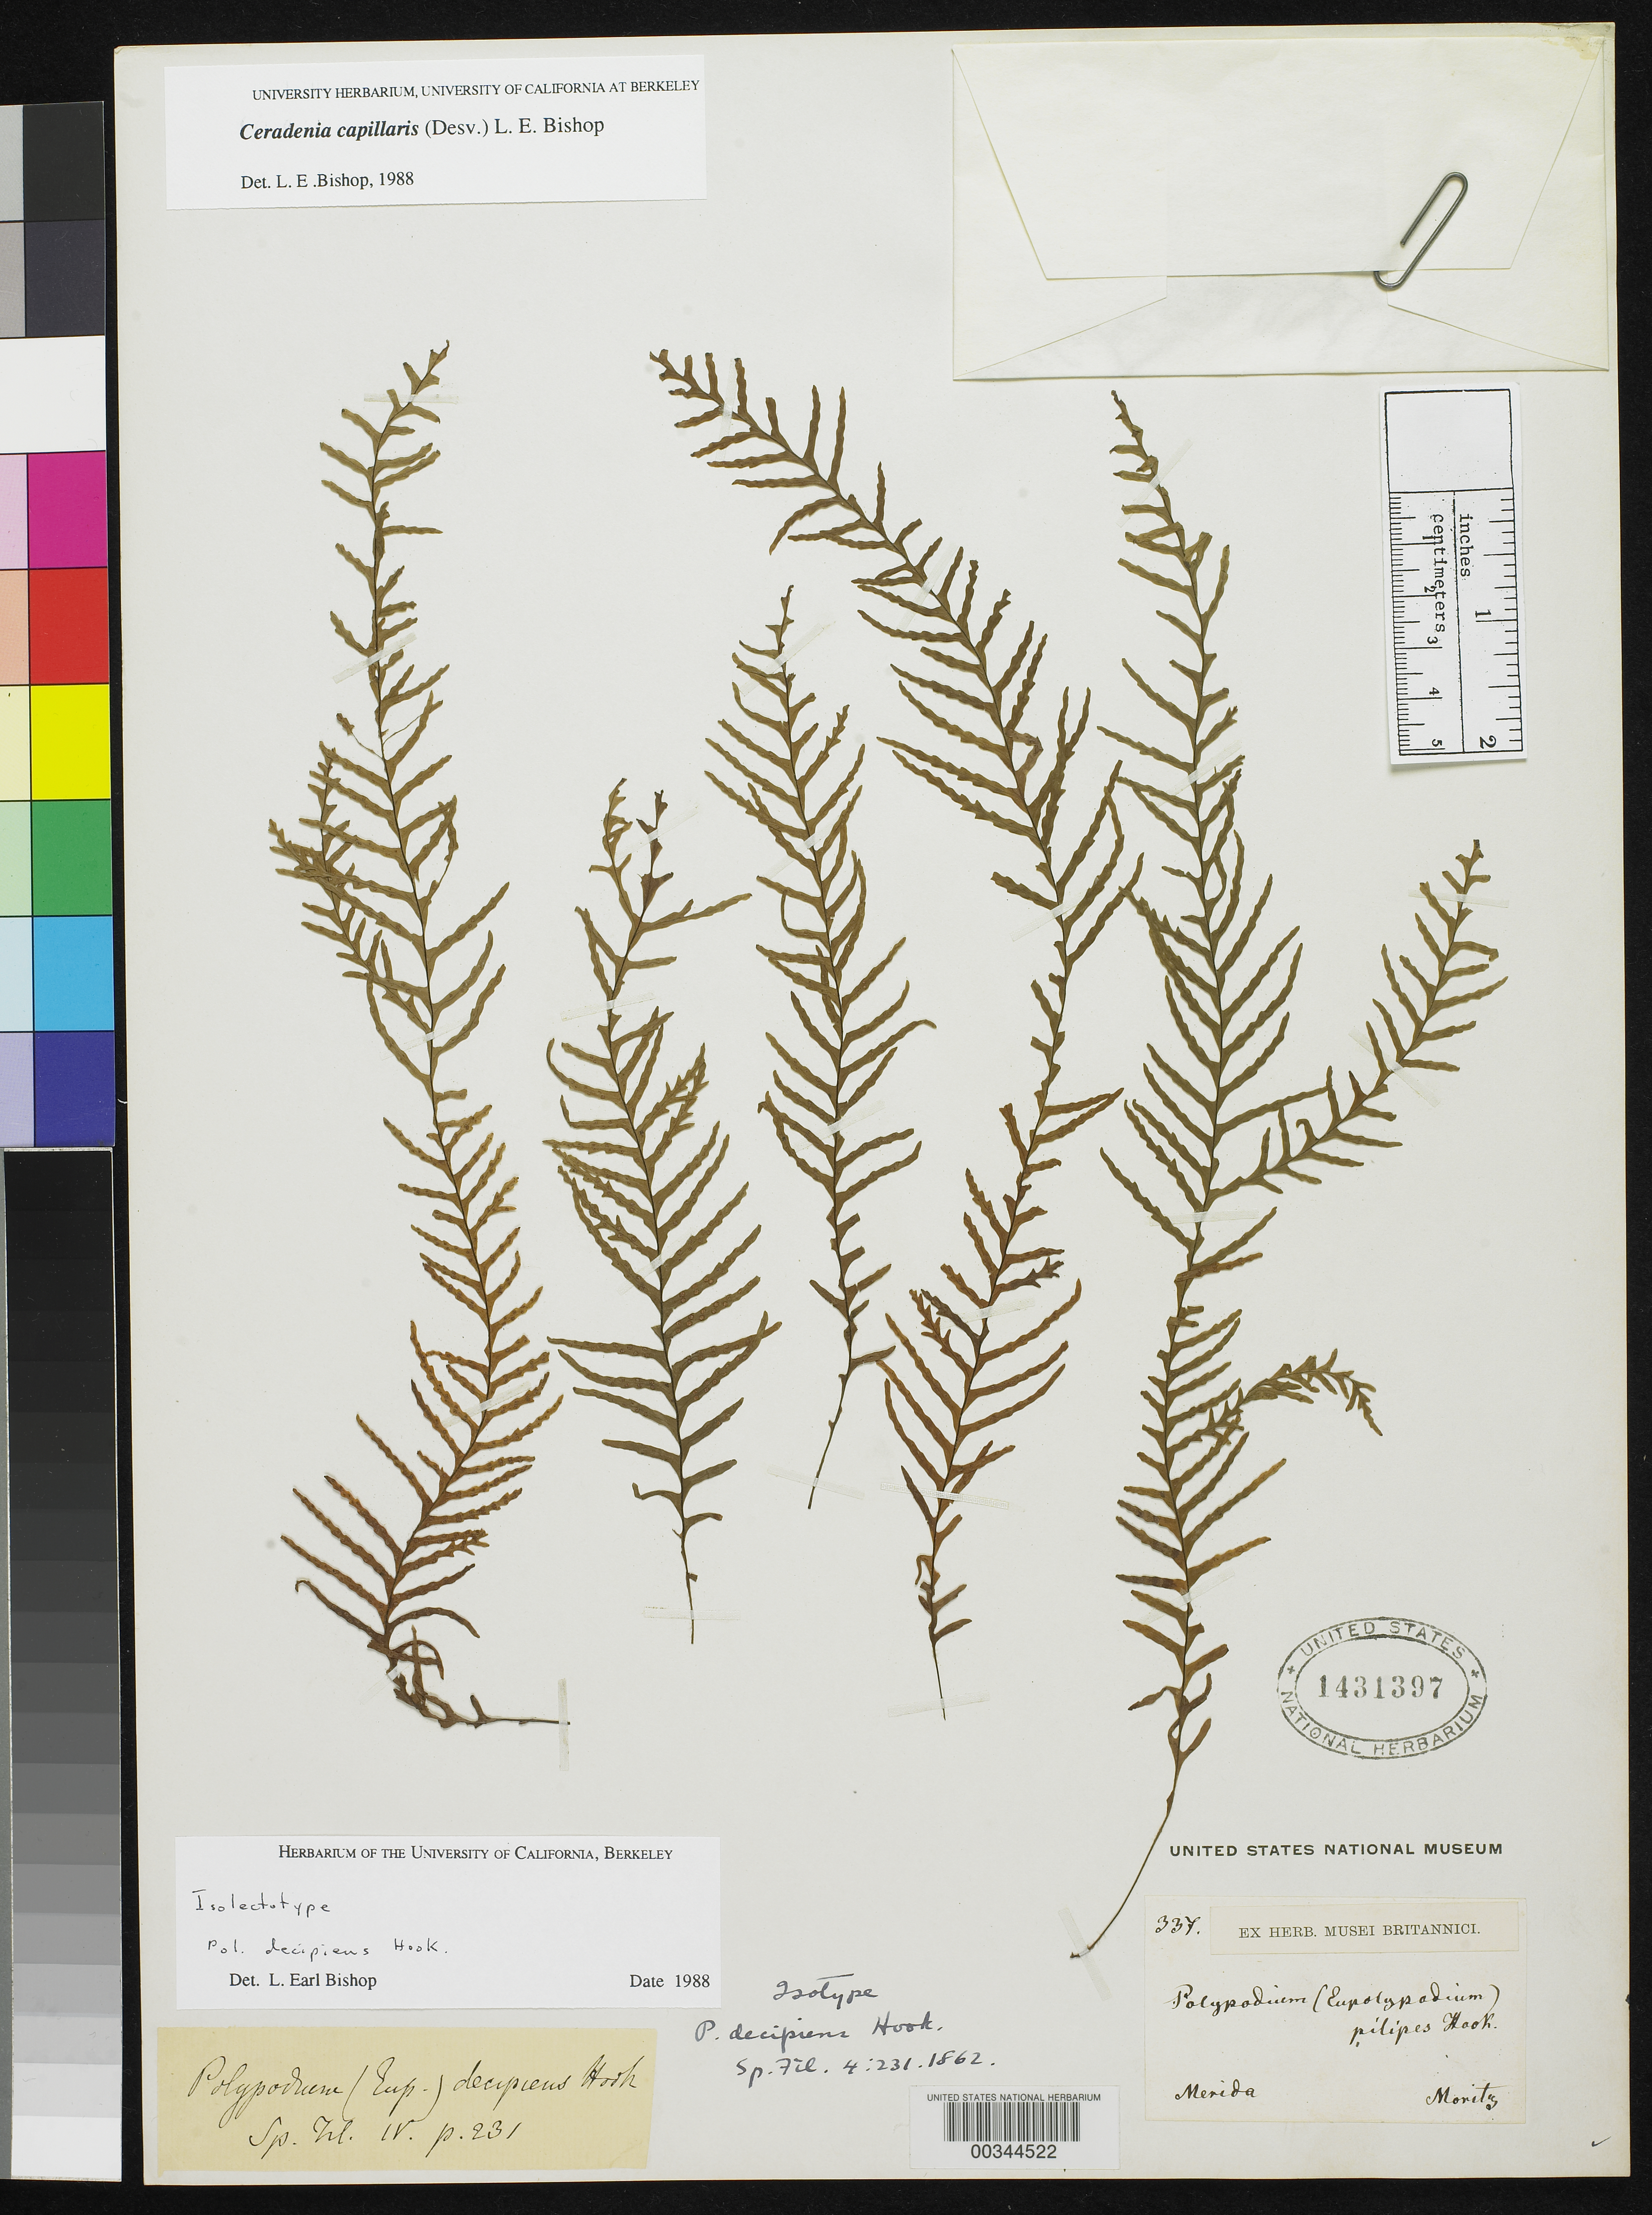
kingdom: Plantae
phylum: Tracheophyta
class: Polypodiopsida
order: Polypodiales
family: Polypodiaceae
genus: Polypodium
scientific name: Polypodium decipiens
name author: Hook.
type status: Isolectotype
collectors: A. Moritz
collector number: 337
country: Venezuela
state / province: Mérida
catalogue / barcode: US 1431397